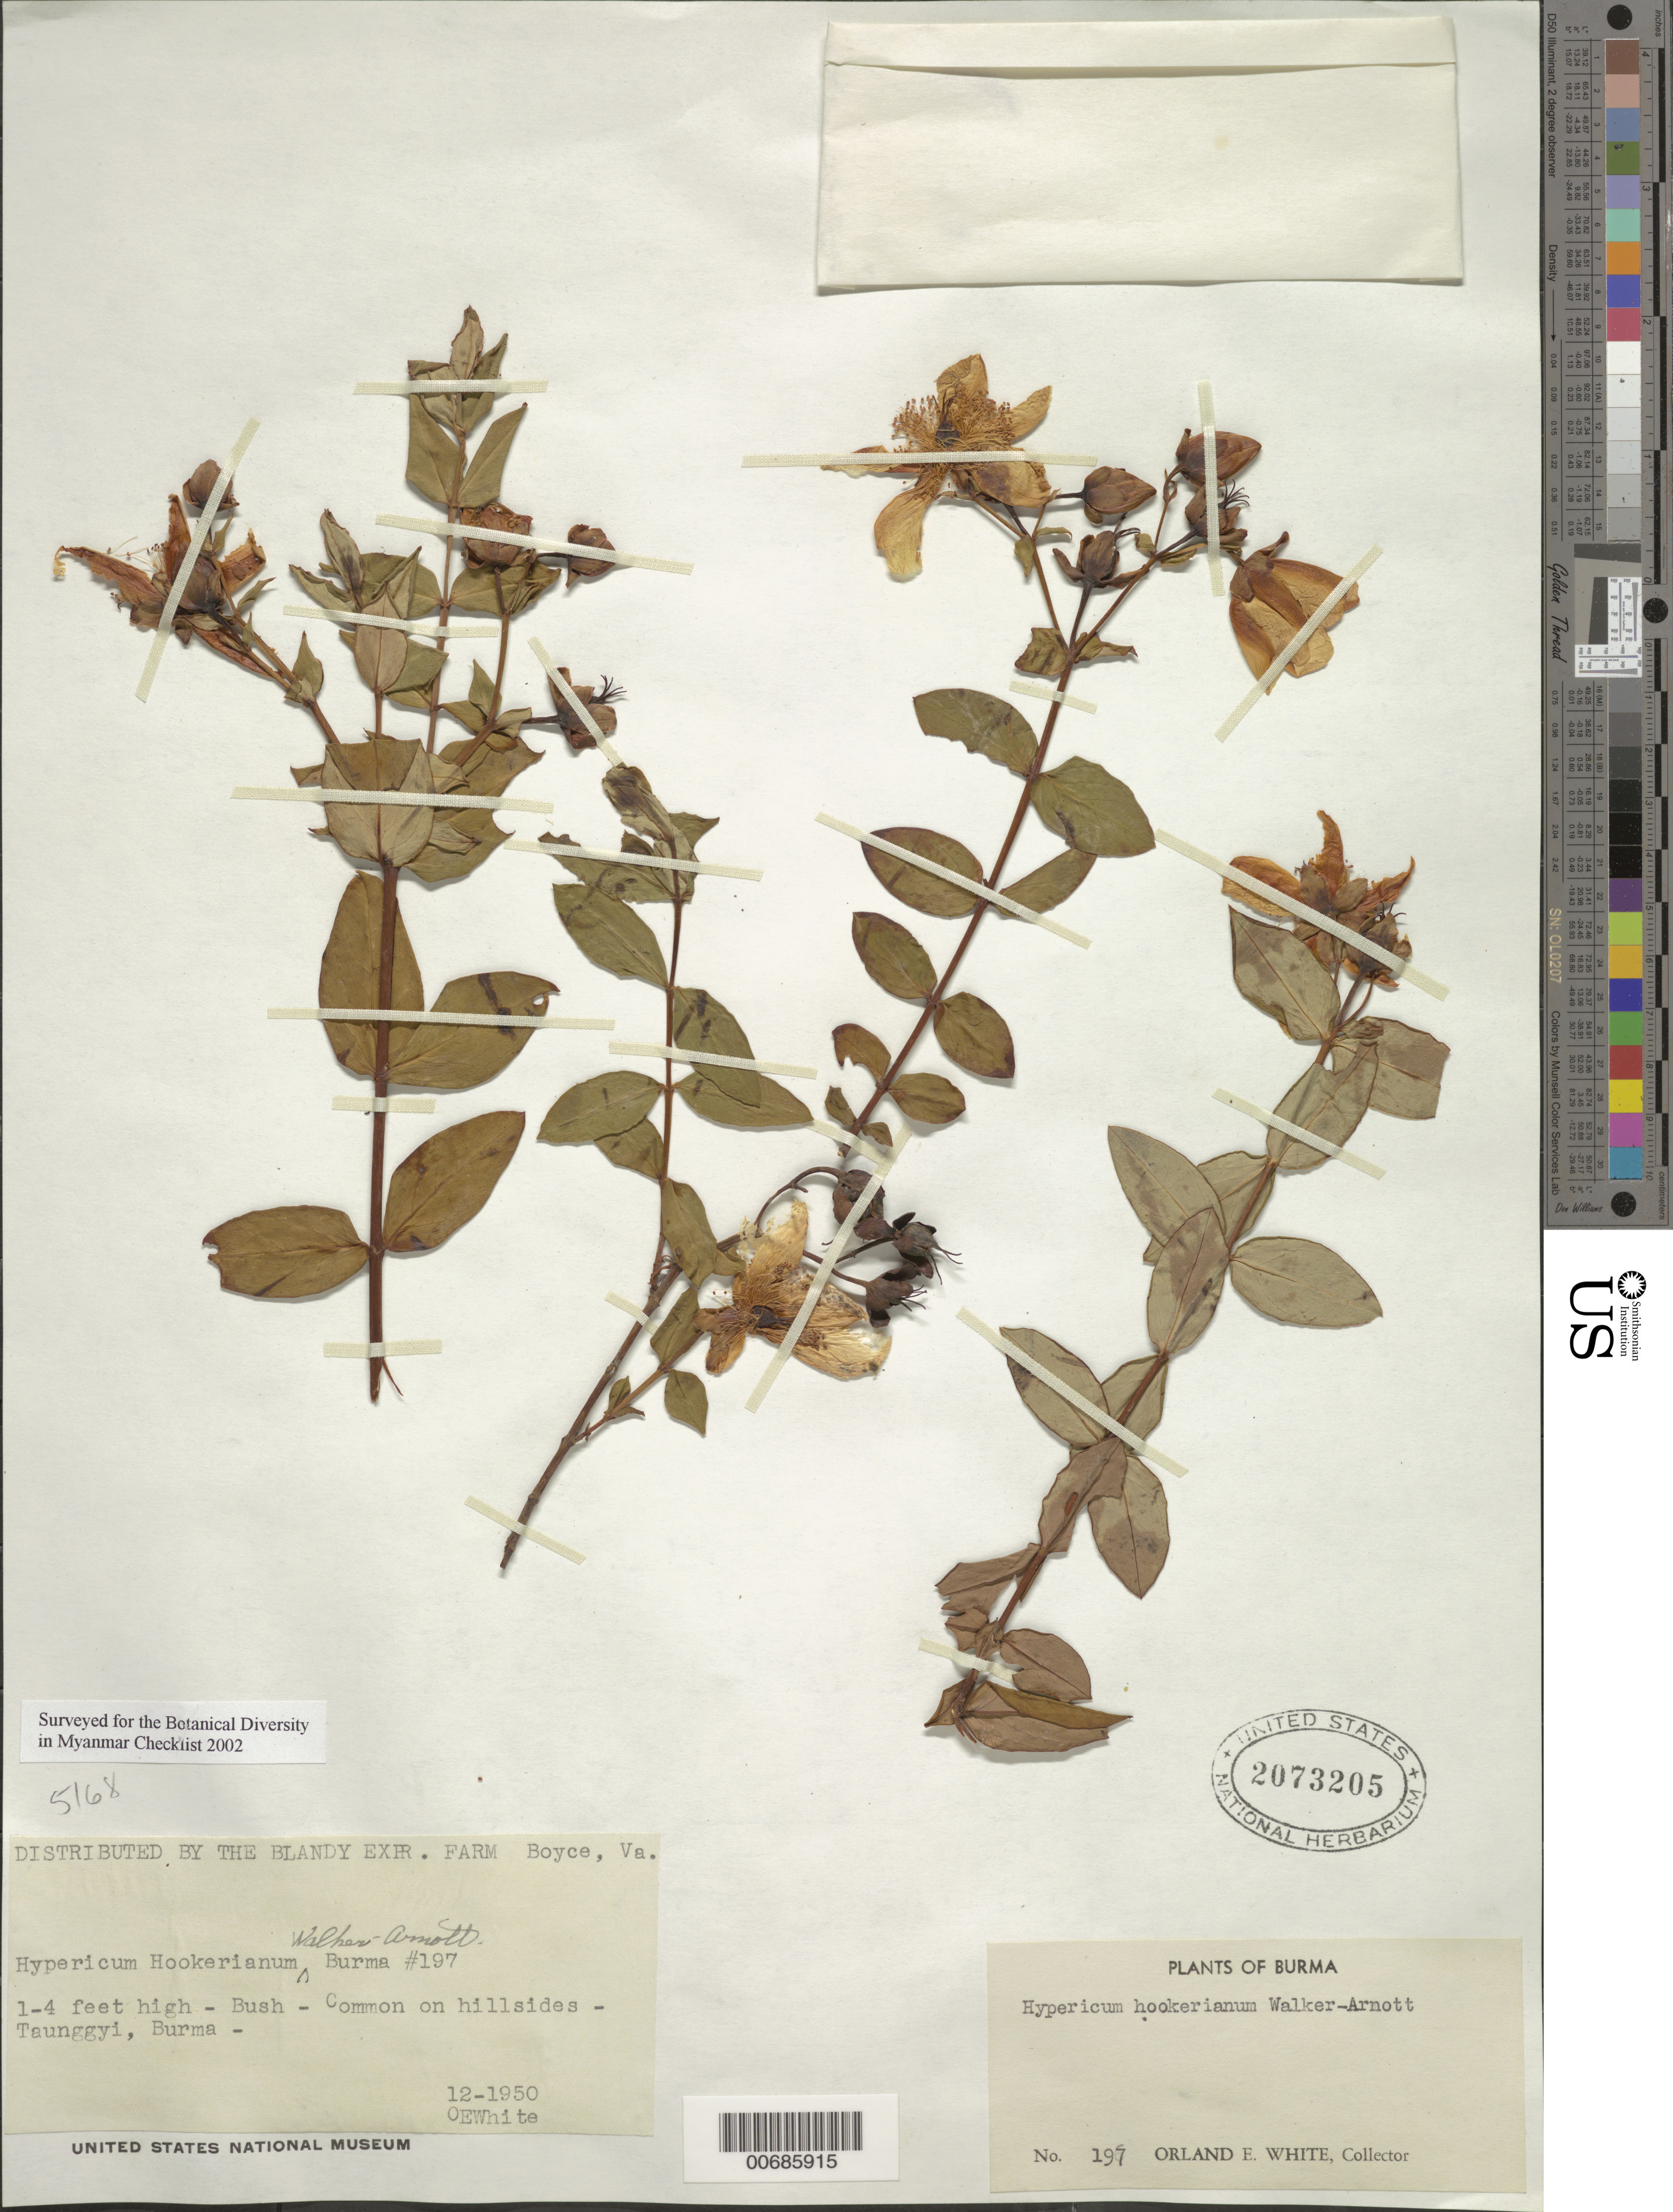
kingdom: Plantae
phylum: Tracheophyta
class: Magnoliopsida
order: Malpighiales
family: Hypericaceae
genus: Hypericum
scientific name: Hypericum hookerianum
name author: Wight & Arn.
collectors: O. E. White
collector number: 197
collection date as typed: Dec 1950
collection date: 1950-12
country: Myanmar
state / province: Shan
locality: Taunggyi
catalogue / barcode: US 2073205